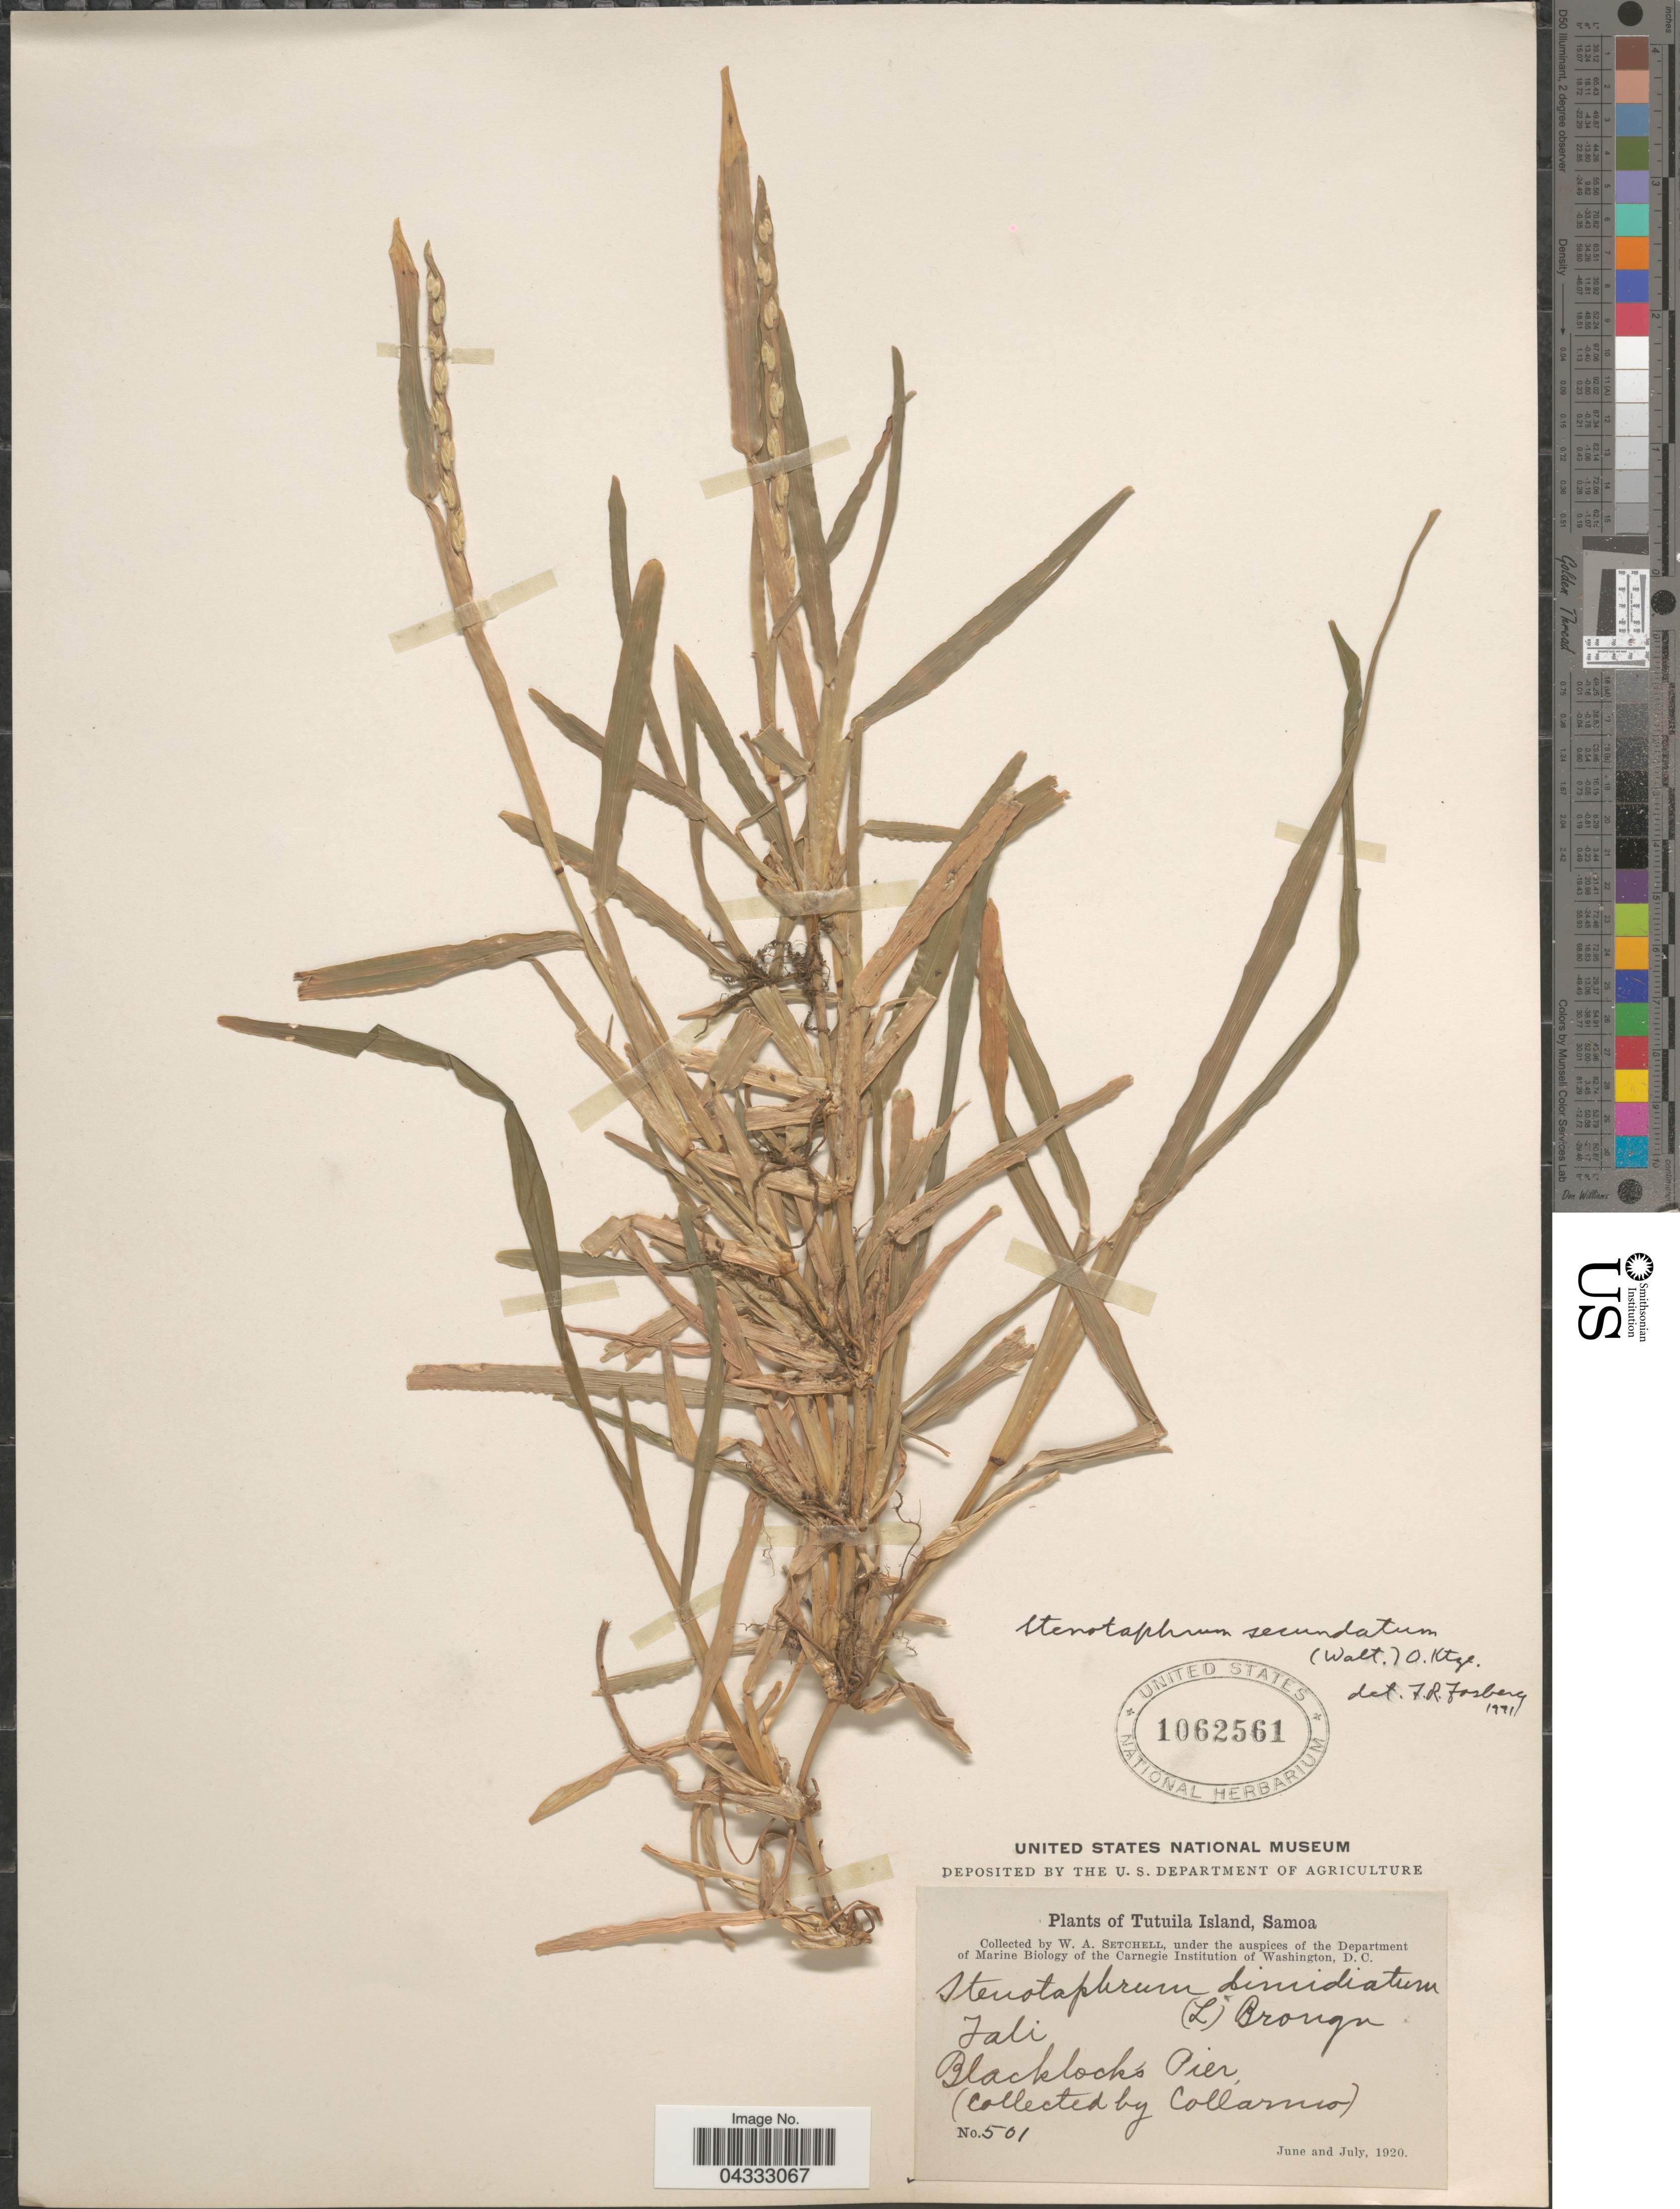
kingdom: Plantae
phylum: Tracheophyta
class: Liliopsida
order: Poales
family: Poaceae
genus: Stenotaphrum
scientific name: Stenotaphrum dimidiatum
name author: (L.) Brongn.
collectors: Collarino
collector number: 501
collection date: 1920-06/1920-07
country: American Samoa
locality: Tutuila Island, Samoa. Fali [interpreted]. Blacklock's Pier.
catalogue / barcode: US 1062561